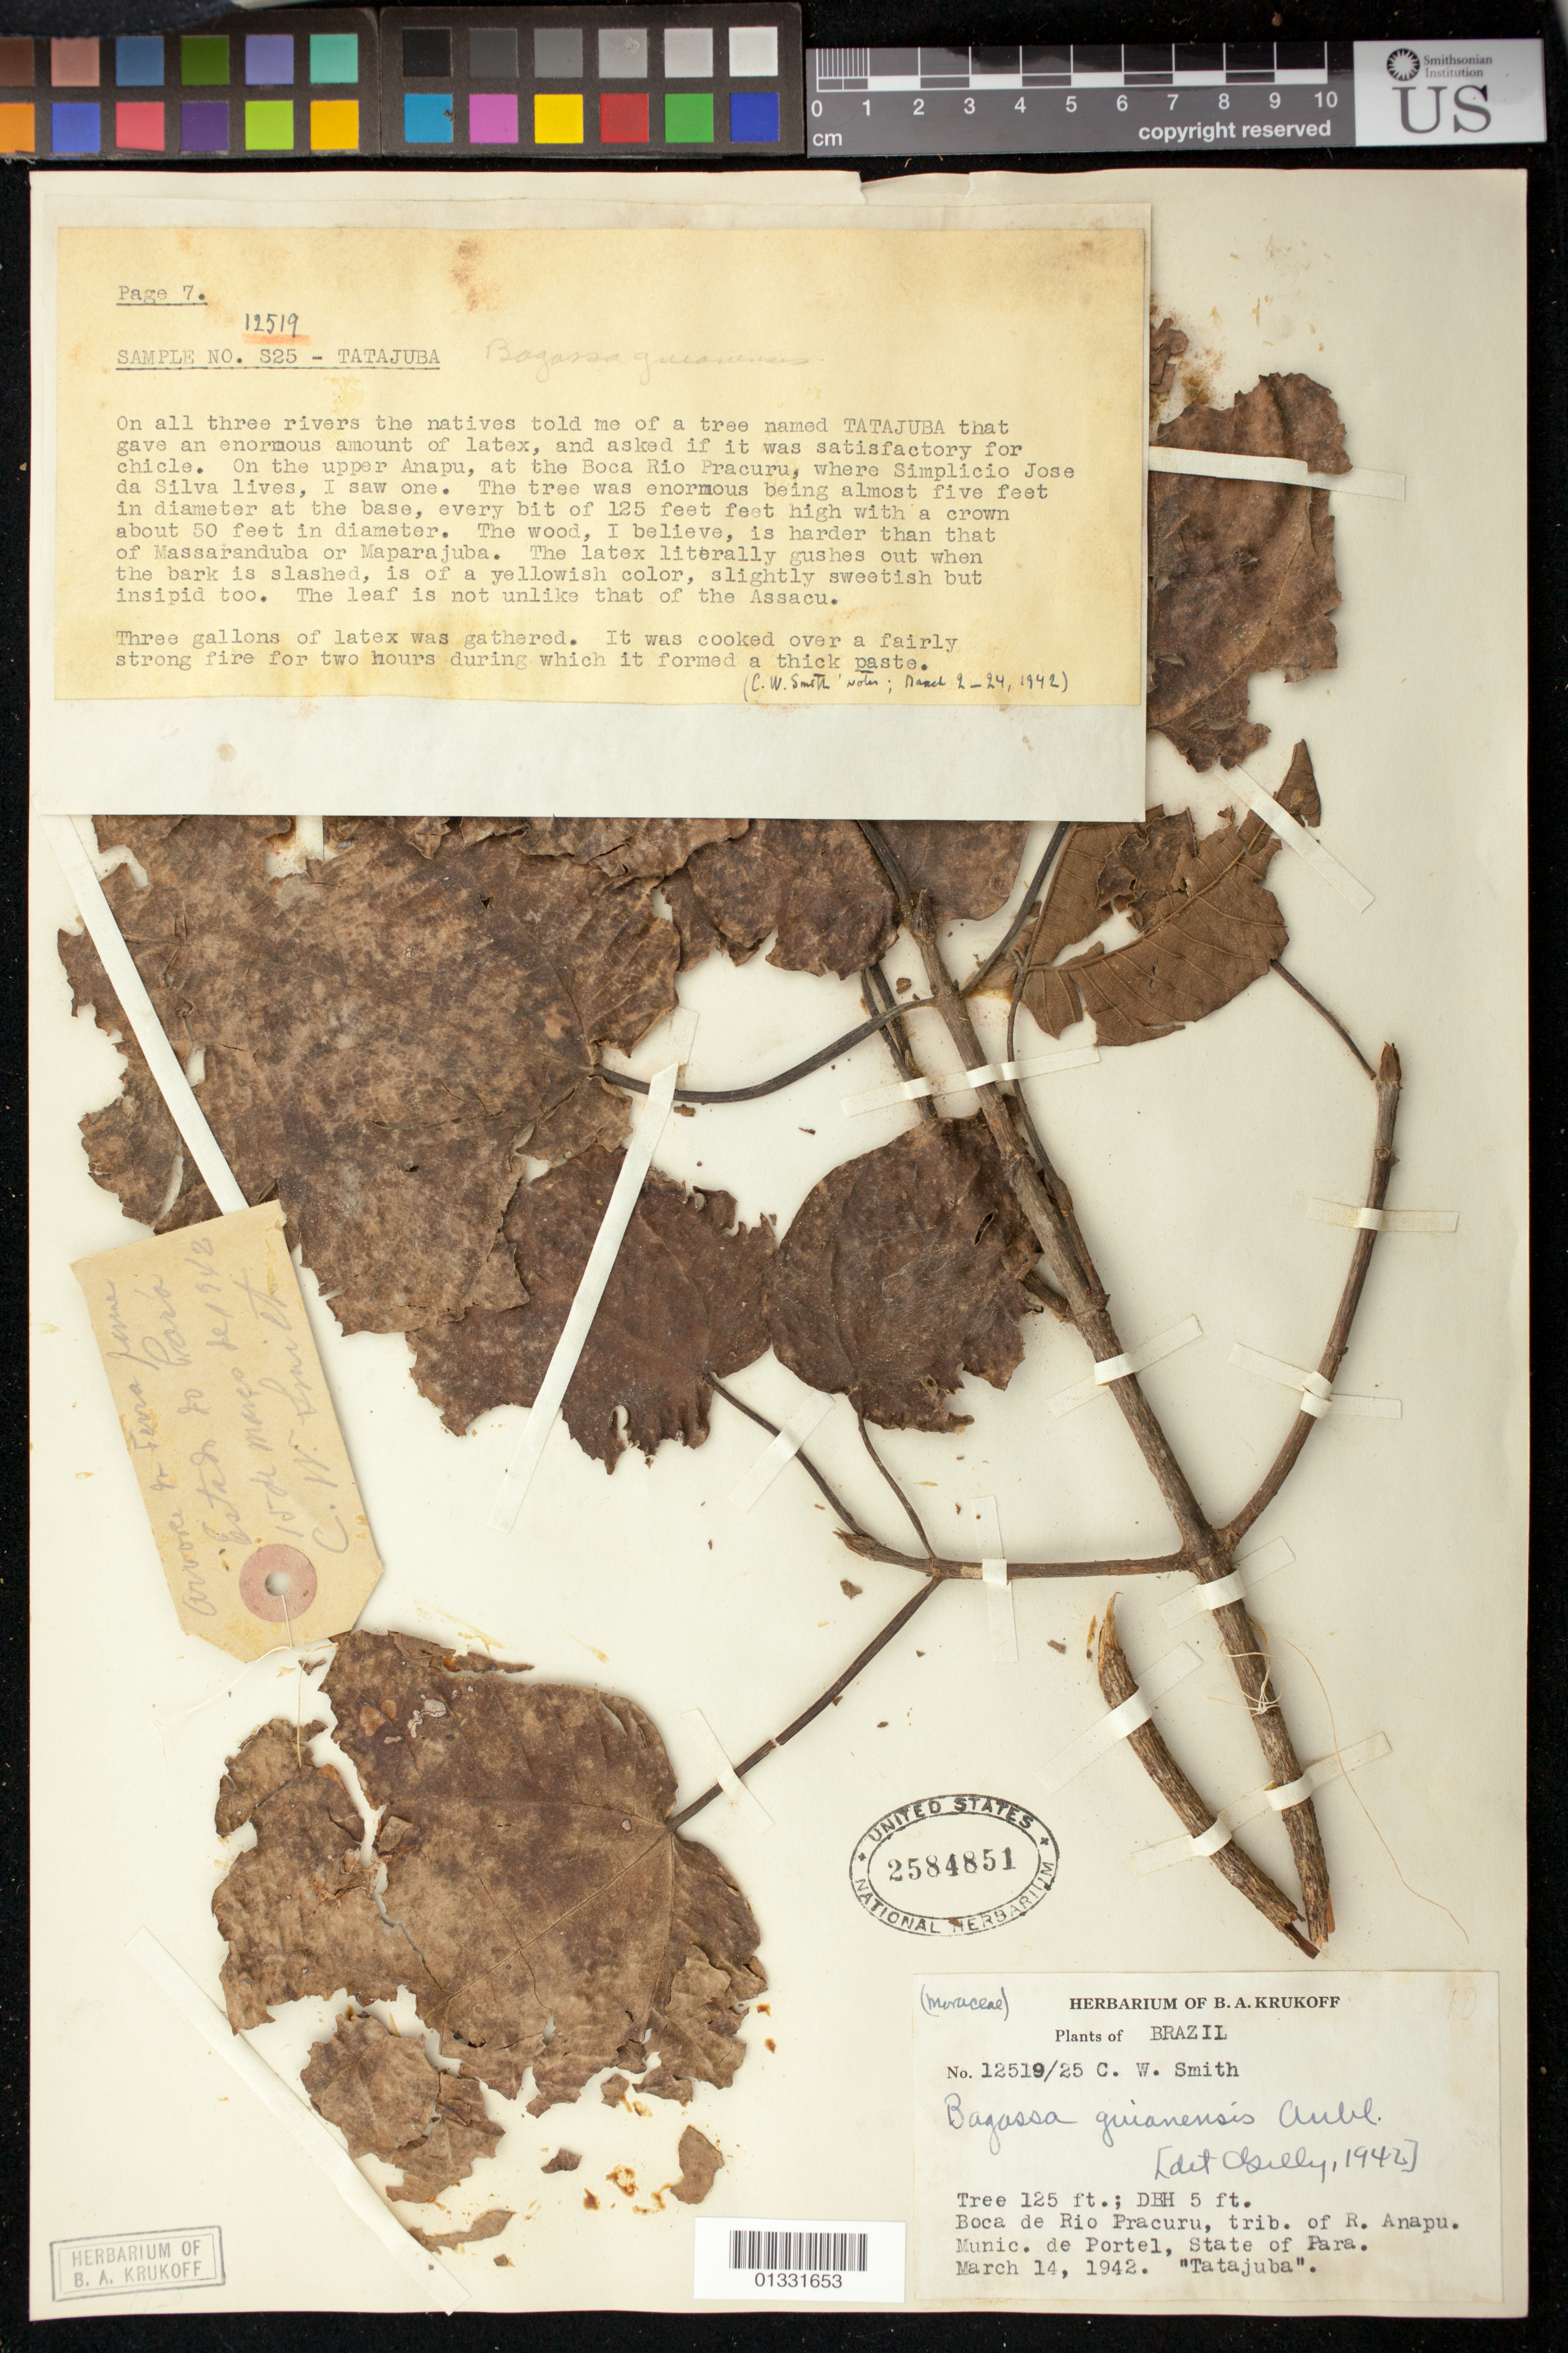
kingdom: Plantae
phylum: Tracheophyta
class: Magnoliopsida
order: Rosales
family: Moraceae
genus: Bagassa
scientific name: Bagassa guianensis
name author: Aubl.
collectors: C. W. Smith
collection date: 1942-03-14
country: Brazil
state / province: Pará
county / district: Portel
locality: Boca de Rio Pracuru, trib. of R. Anapu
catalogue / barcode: US 2584851